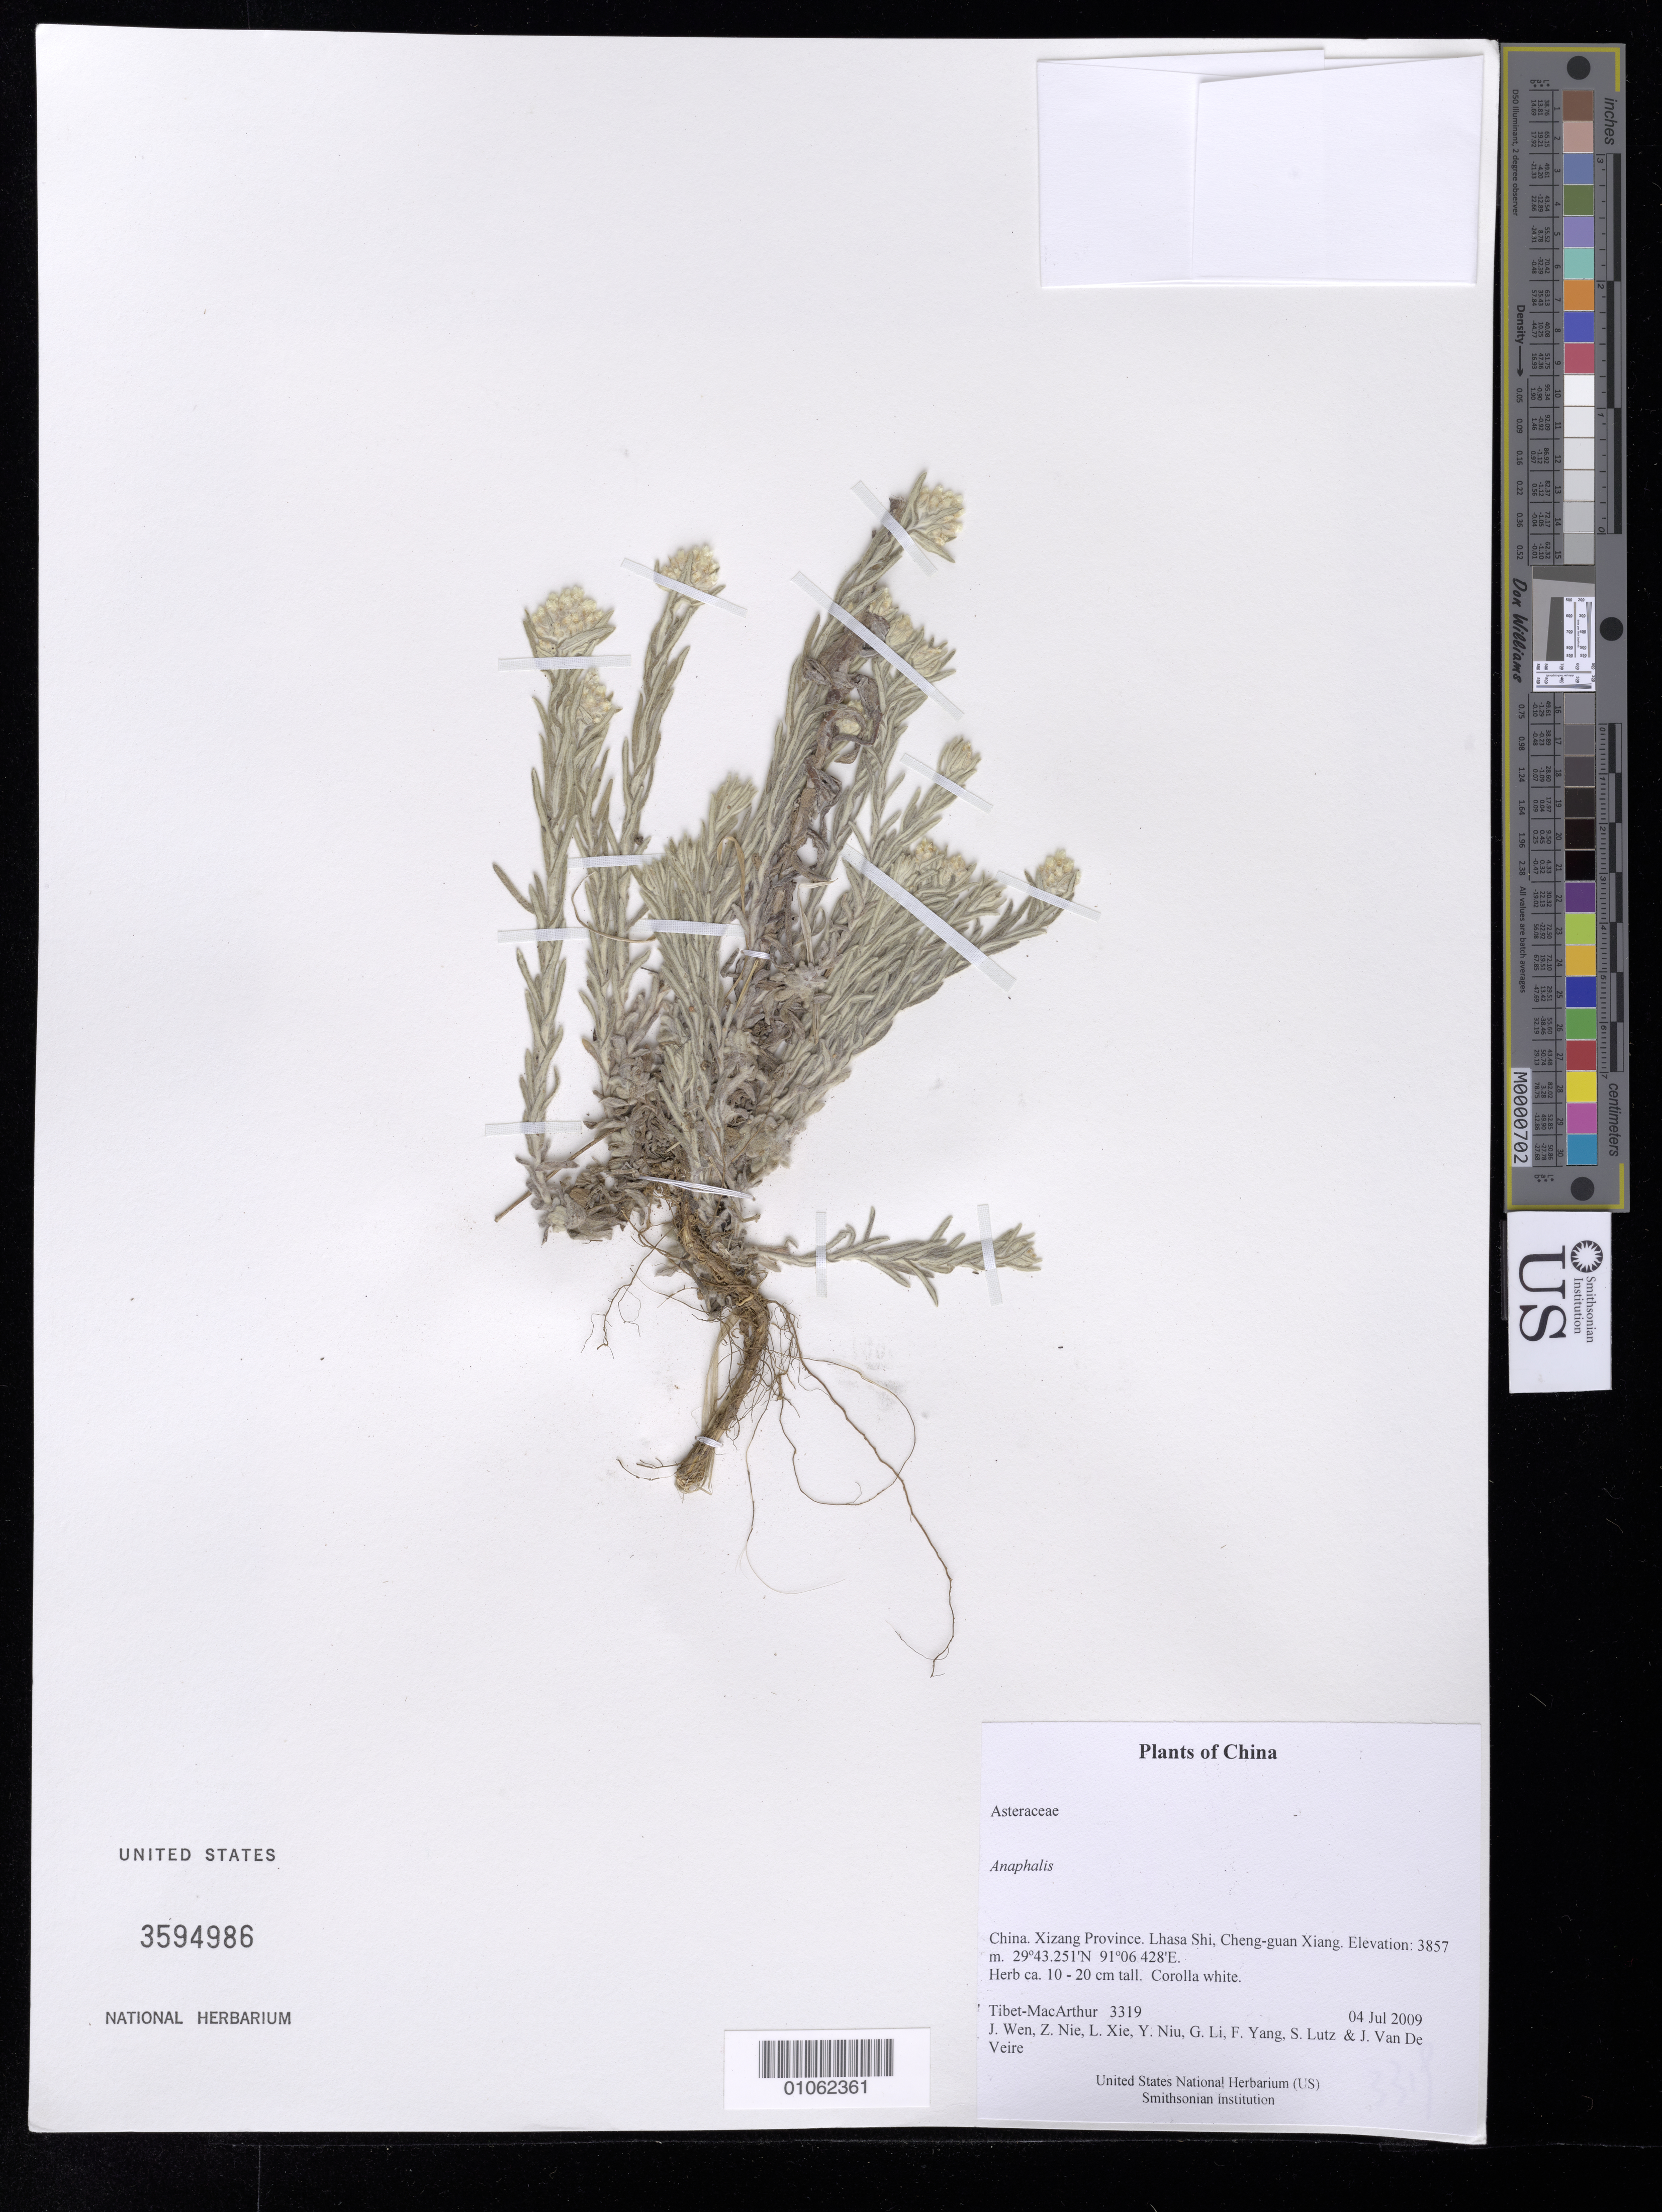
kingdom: Plantae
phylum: Tracheophyta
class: Magnoliopsida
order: Asterales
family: Asteraceae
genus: Anaphalis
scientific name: Anaphalis sp.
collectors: Tibet-MacArthur, J. Wen, Z. Nie, L. Xie, Y. Niu, G. Li, F. Yang, S. Lutz & J. Van De Veire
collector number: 3319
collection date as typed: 04 Jul 2009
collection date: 2009-07-04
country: China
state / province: Xizang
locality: Lhasa Shi, Cheng-guan Xiang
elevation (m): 3857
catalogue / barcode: US 3594986